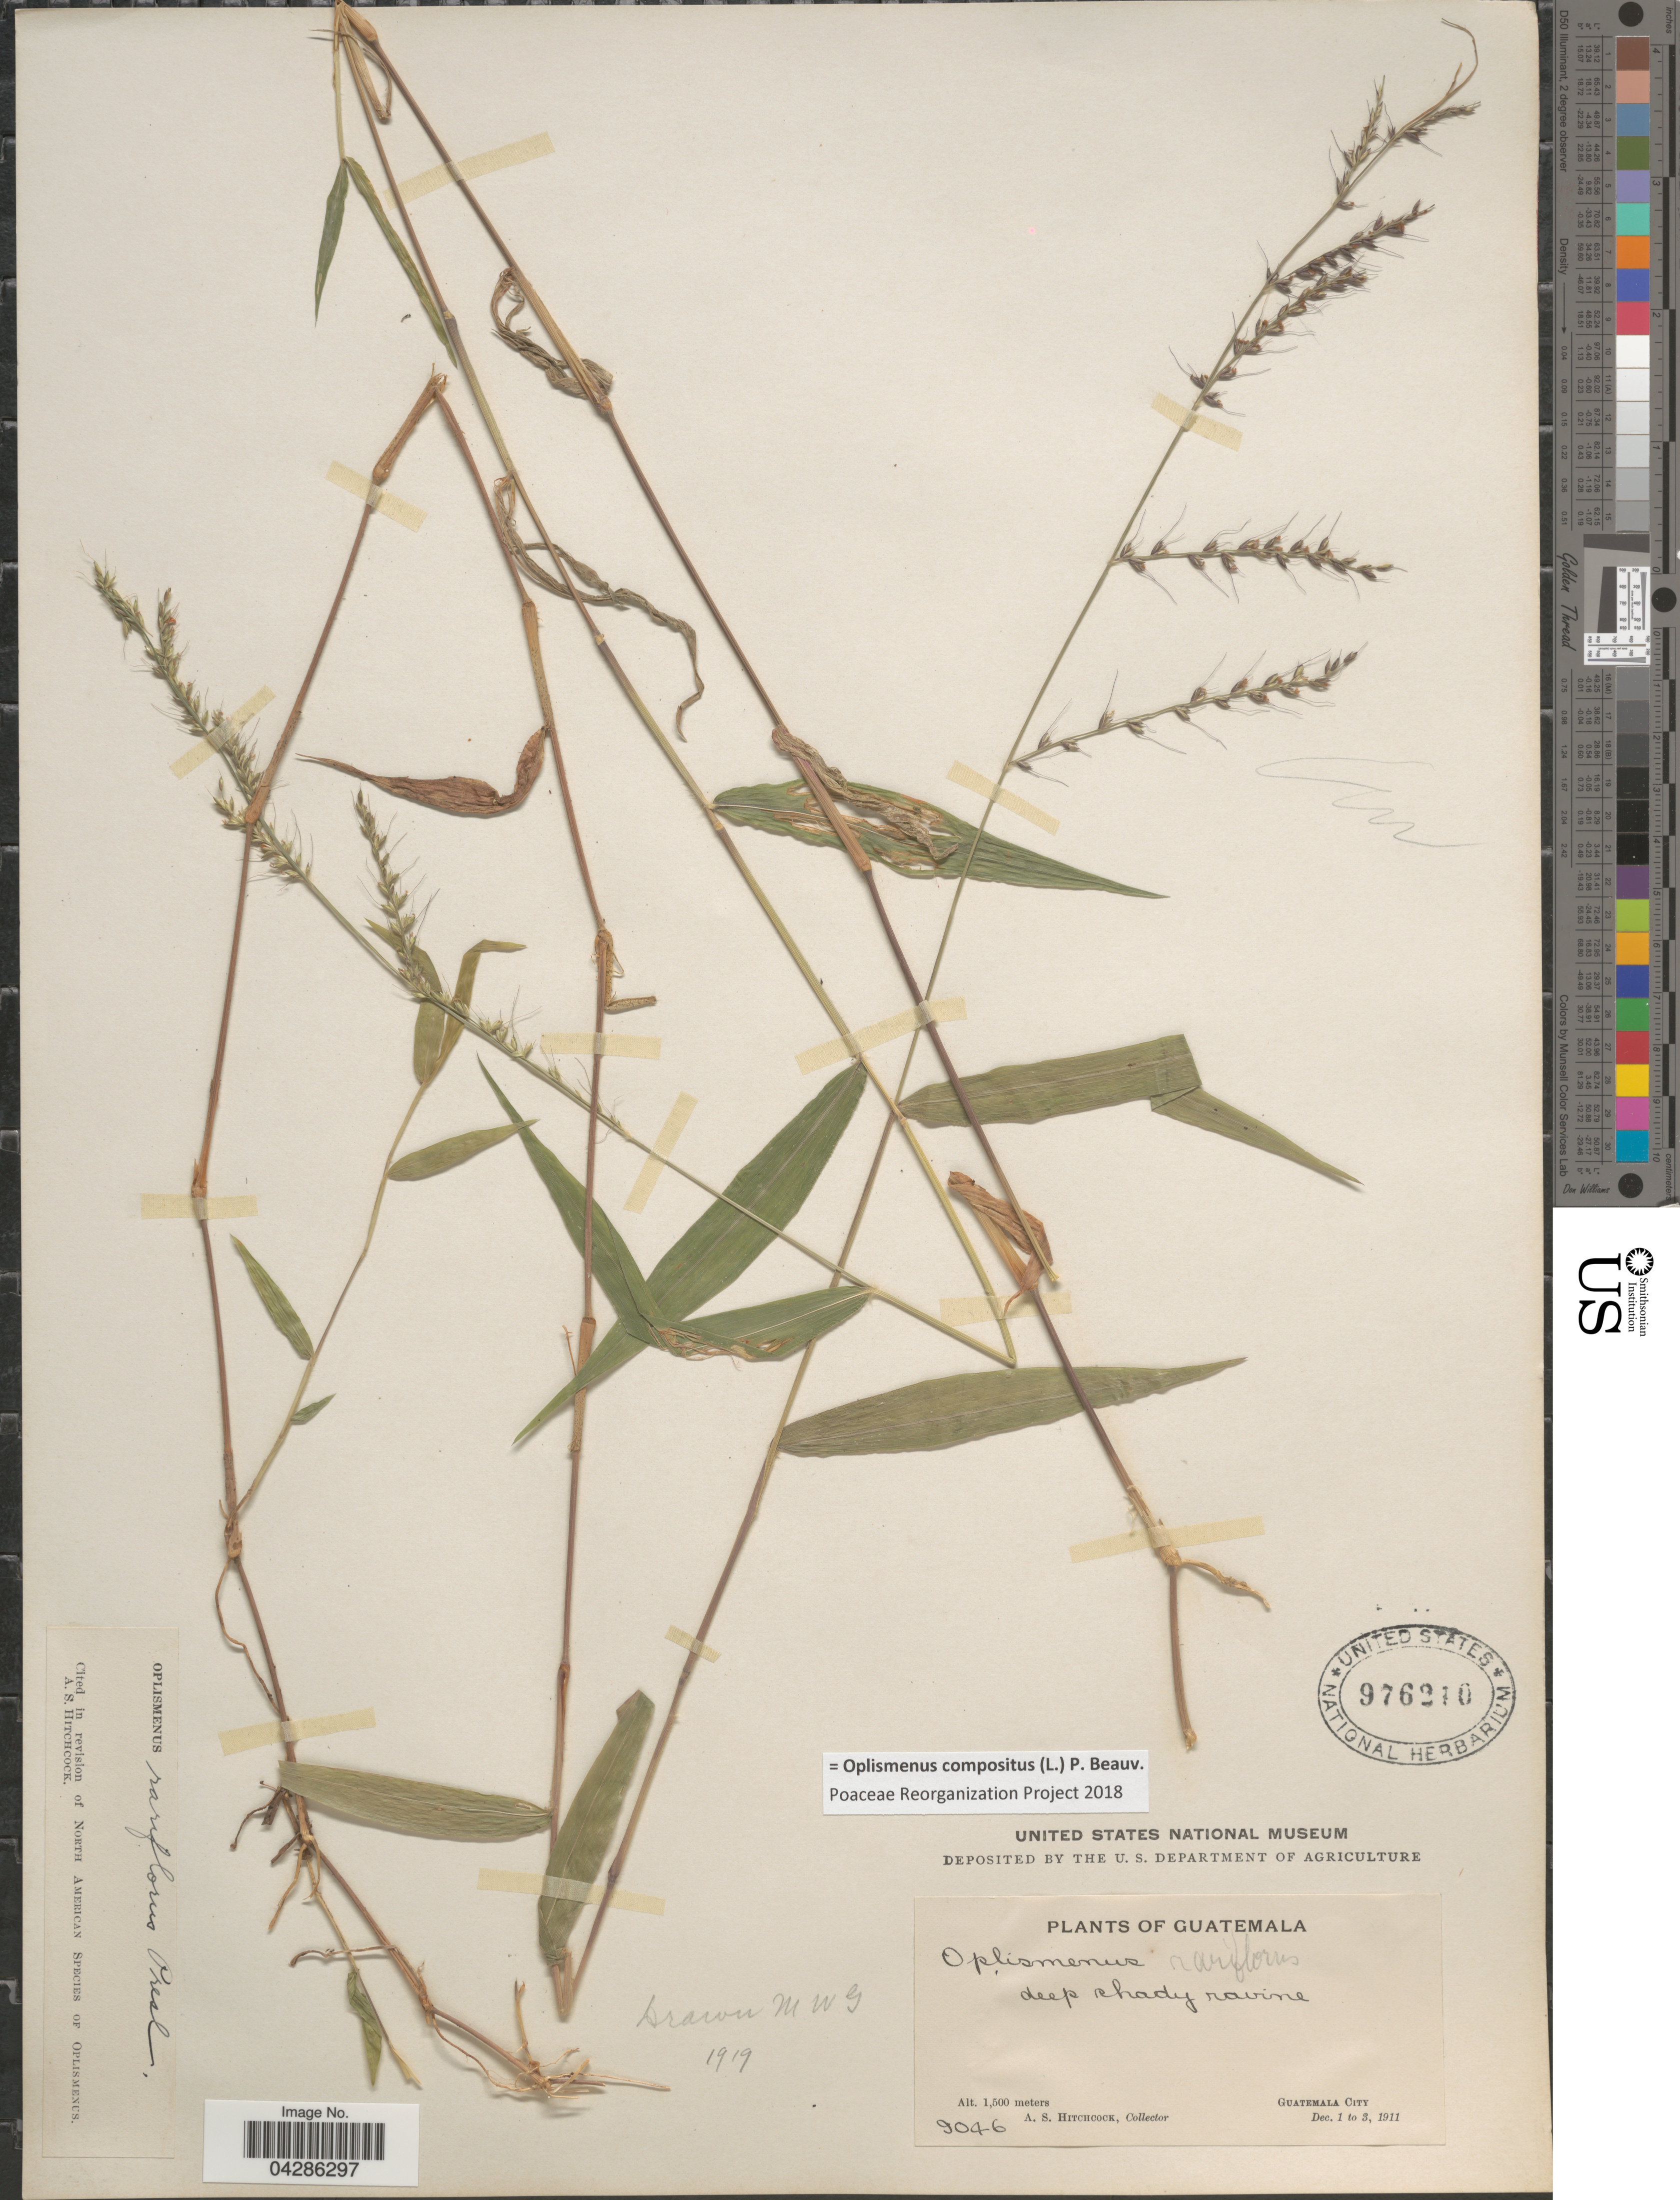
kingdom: Plantae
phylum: Tracheophyta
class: Liliopsida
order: Poales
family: Poaceae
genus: Oplismenus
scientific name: Oplismenus compositus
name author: (L.) P. Beauv.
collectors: A. S. Hitchcock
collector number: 9046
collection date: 1911-12-01/1911-12-03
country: Guatemala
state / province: Guatemala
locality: Deep shady ravine. Guatemala City.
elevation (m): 1500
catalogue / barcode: US 976210